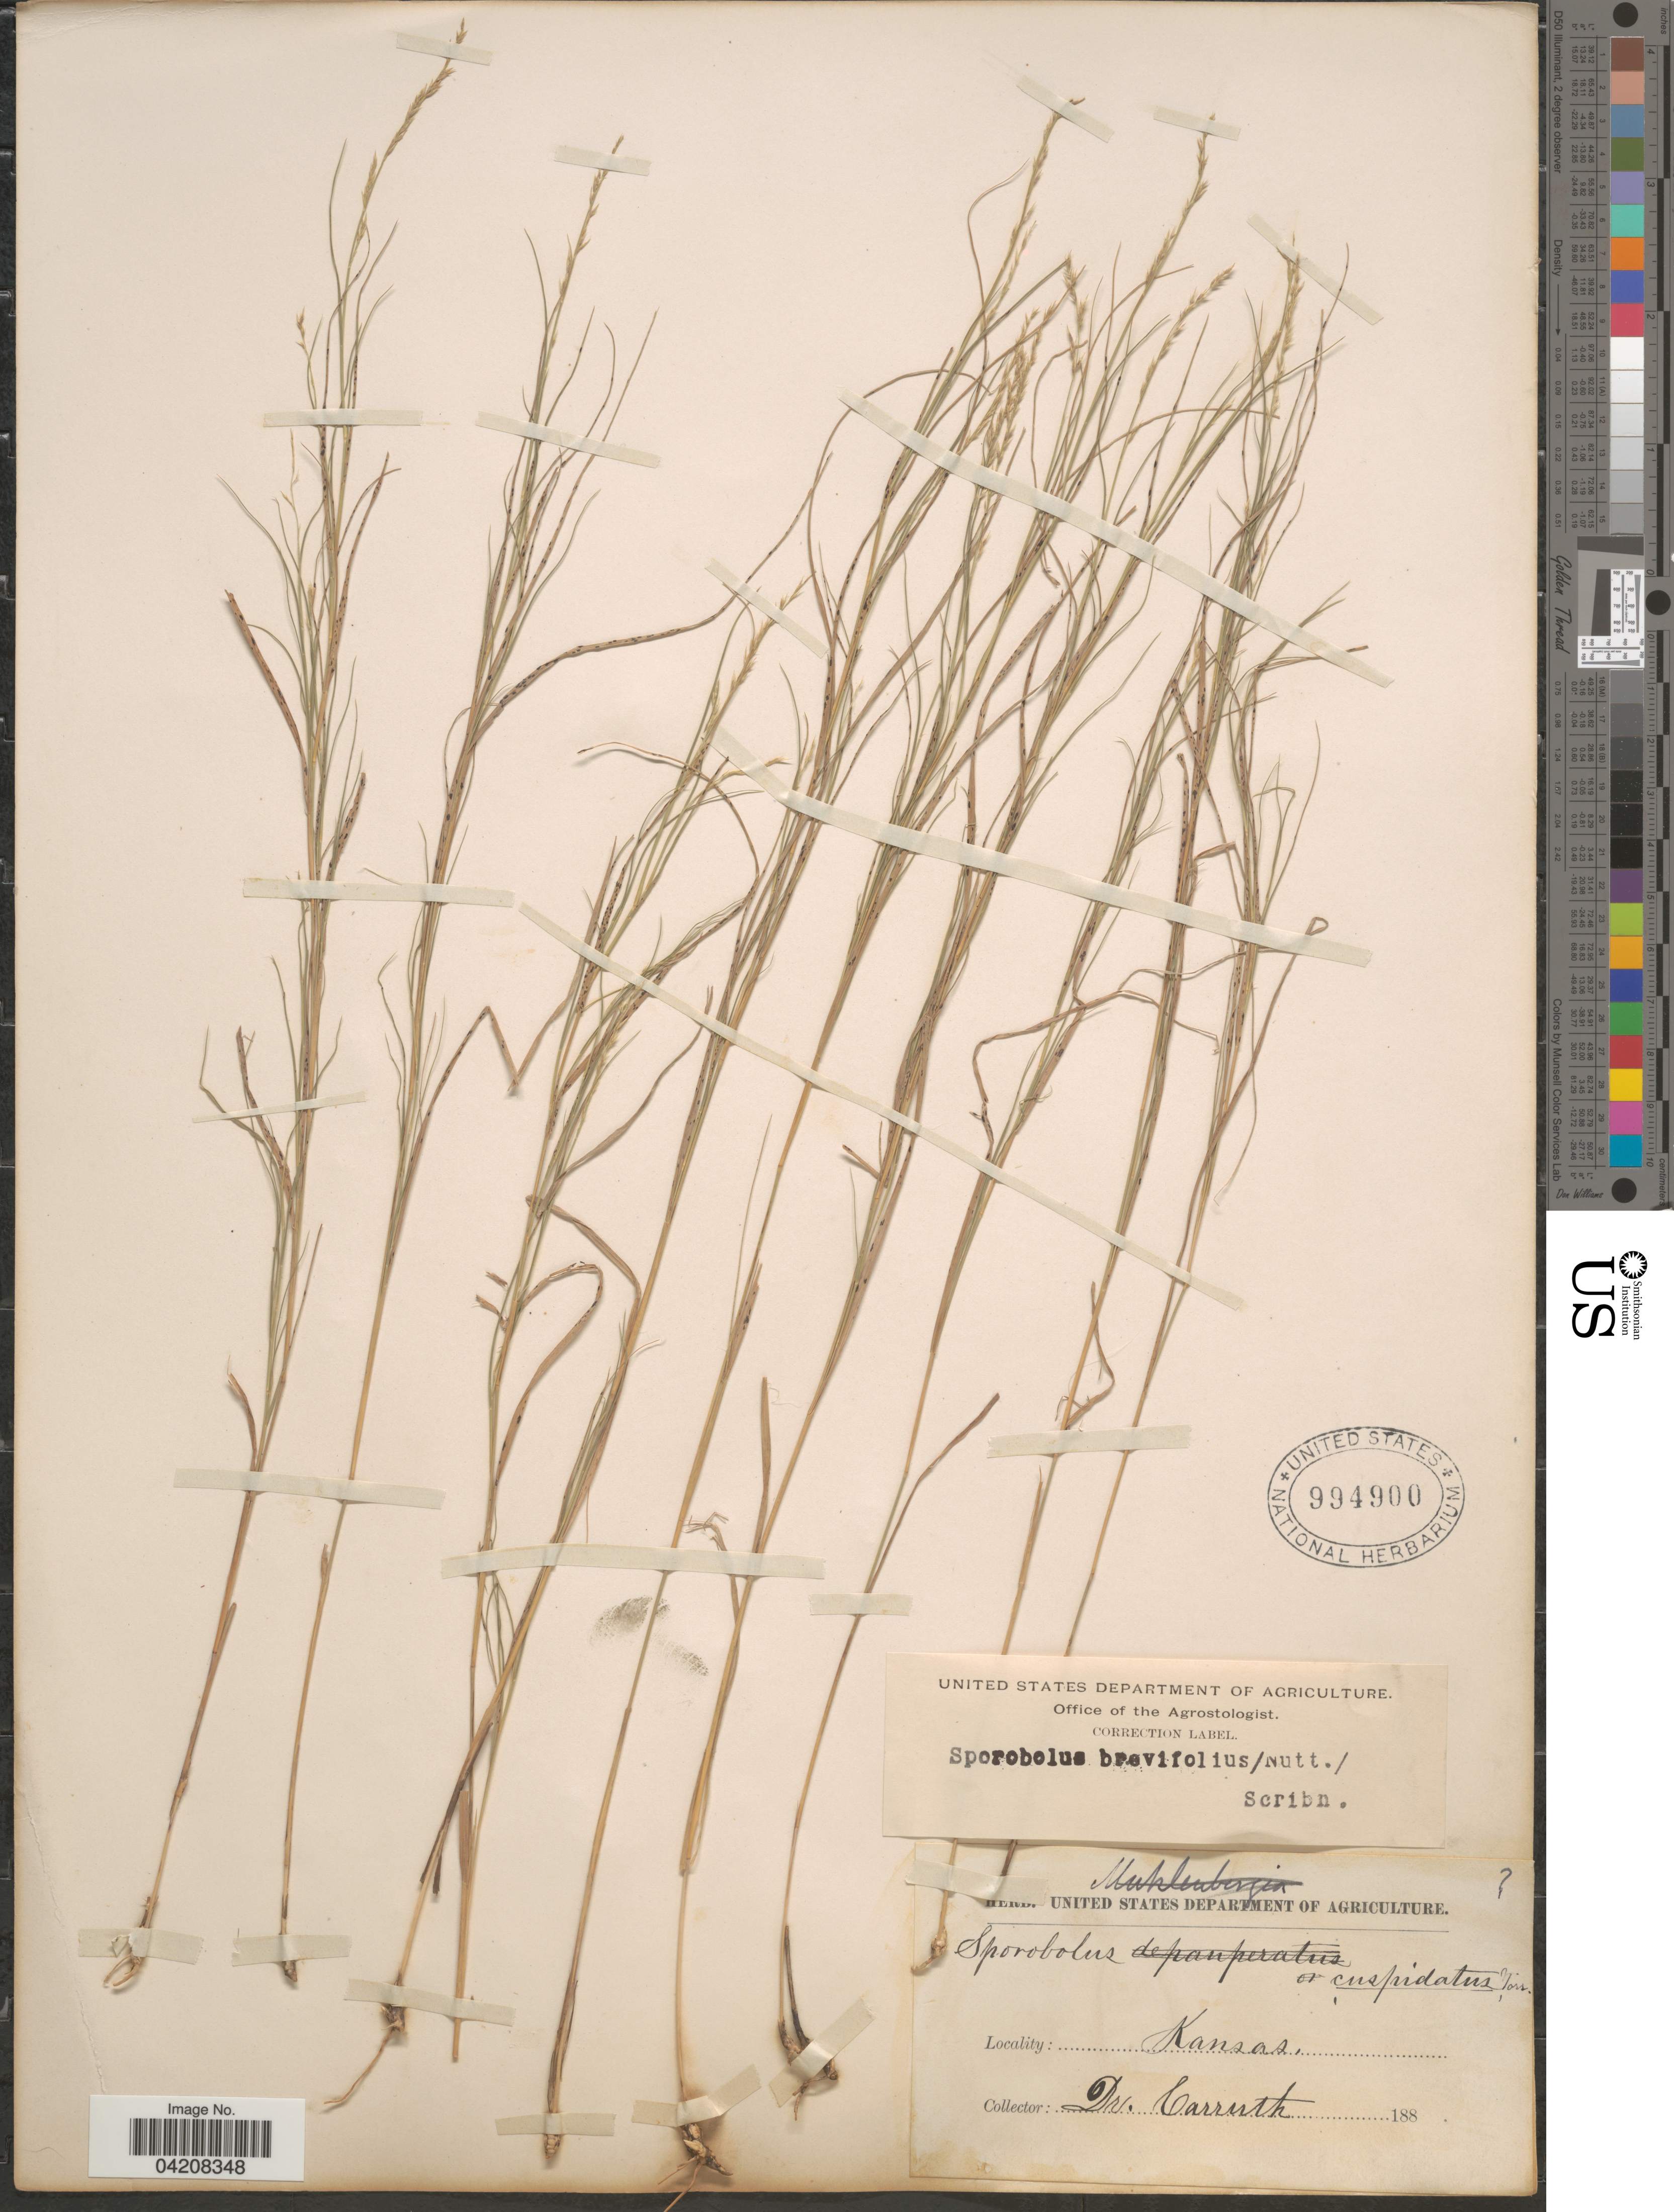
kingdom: Plantae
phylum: Tracheophyta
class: Liliopsida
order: Poales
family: Poaceae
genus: Muhlenbergia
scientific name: Muhlenbergia cuspidata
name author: (Torr. ex Hook.) Rydb.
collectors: Carruth.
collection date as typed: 188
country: United States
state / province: Kansas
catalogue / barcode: US 994900